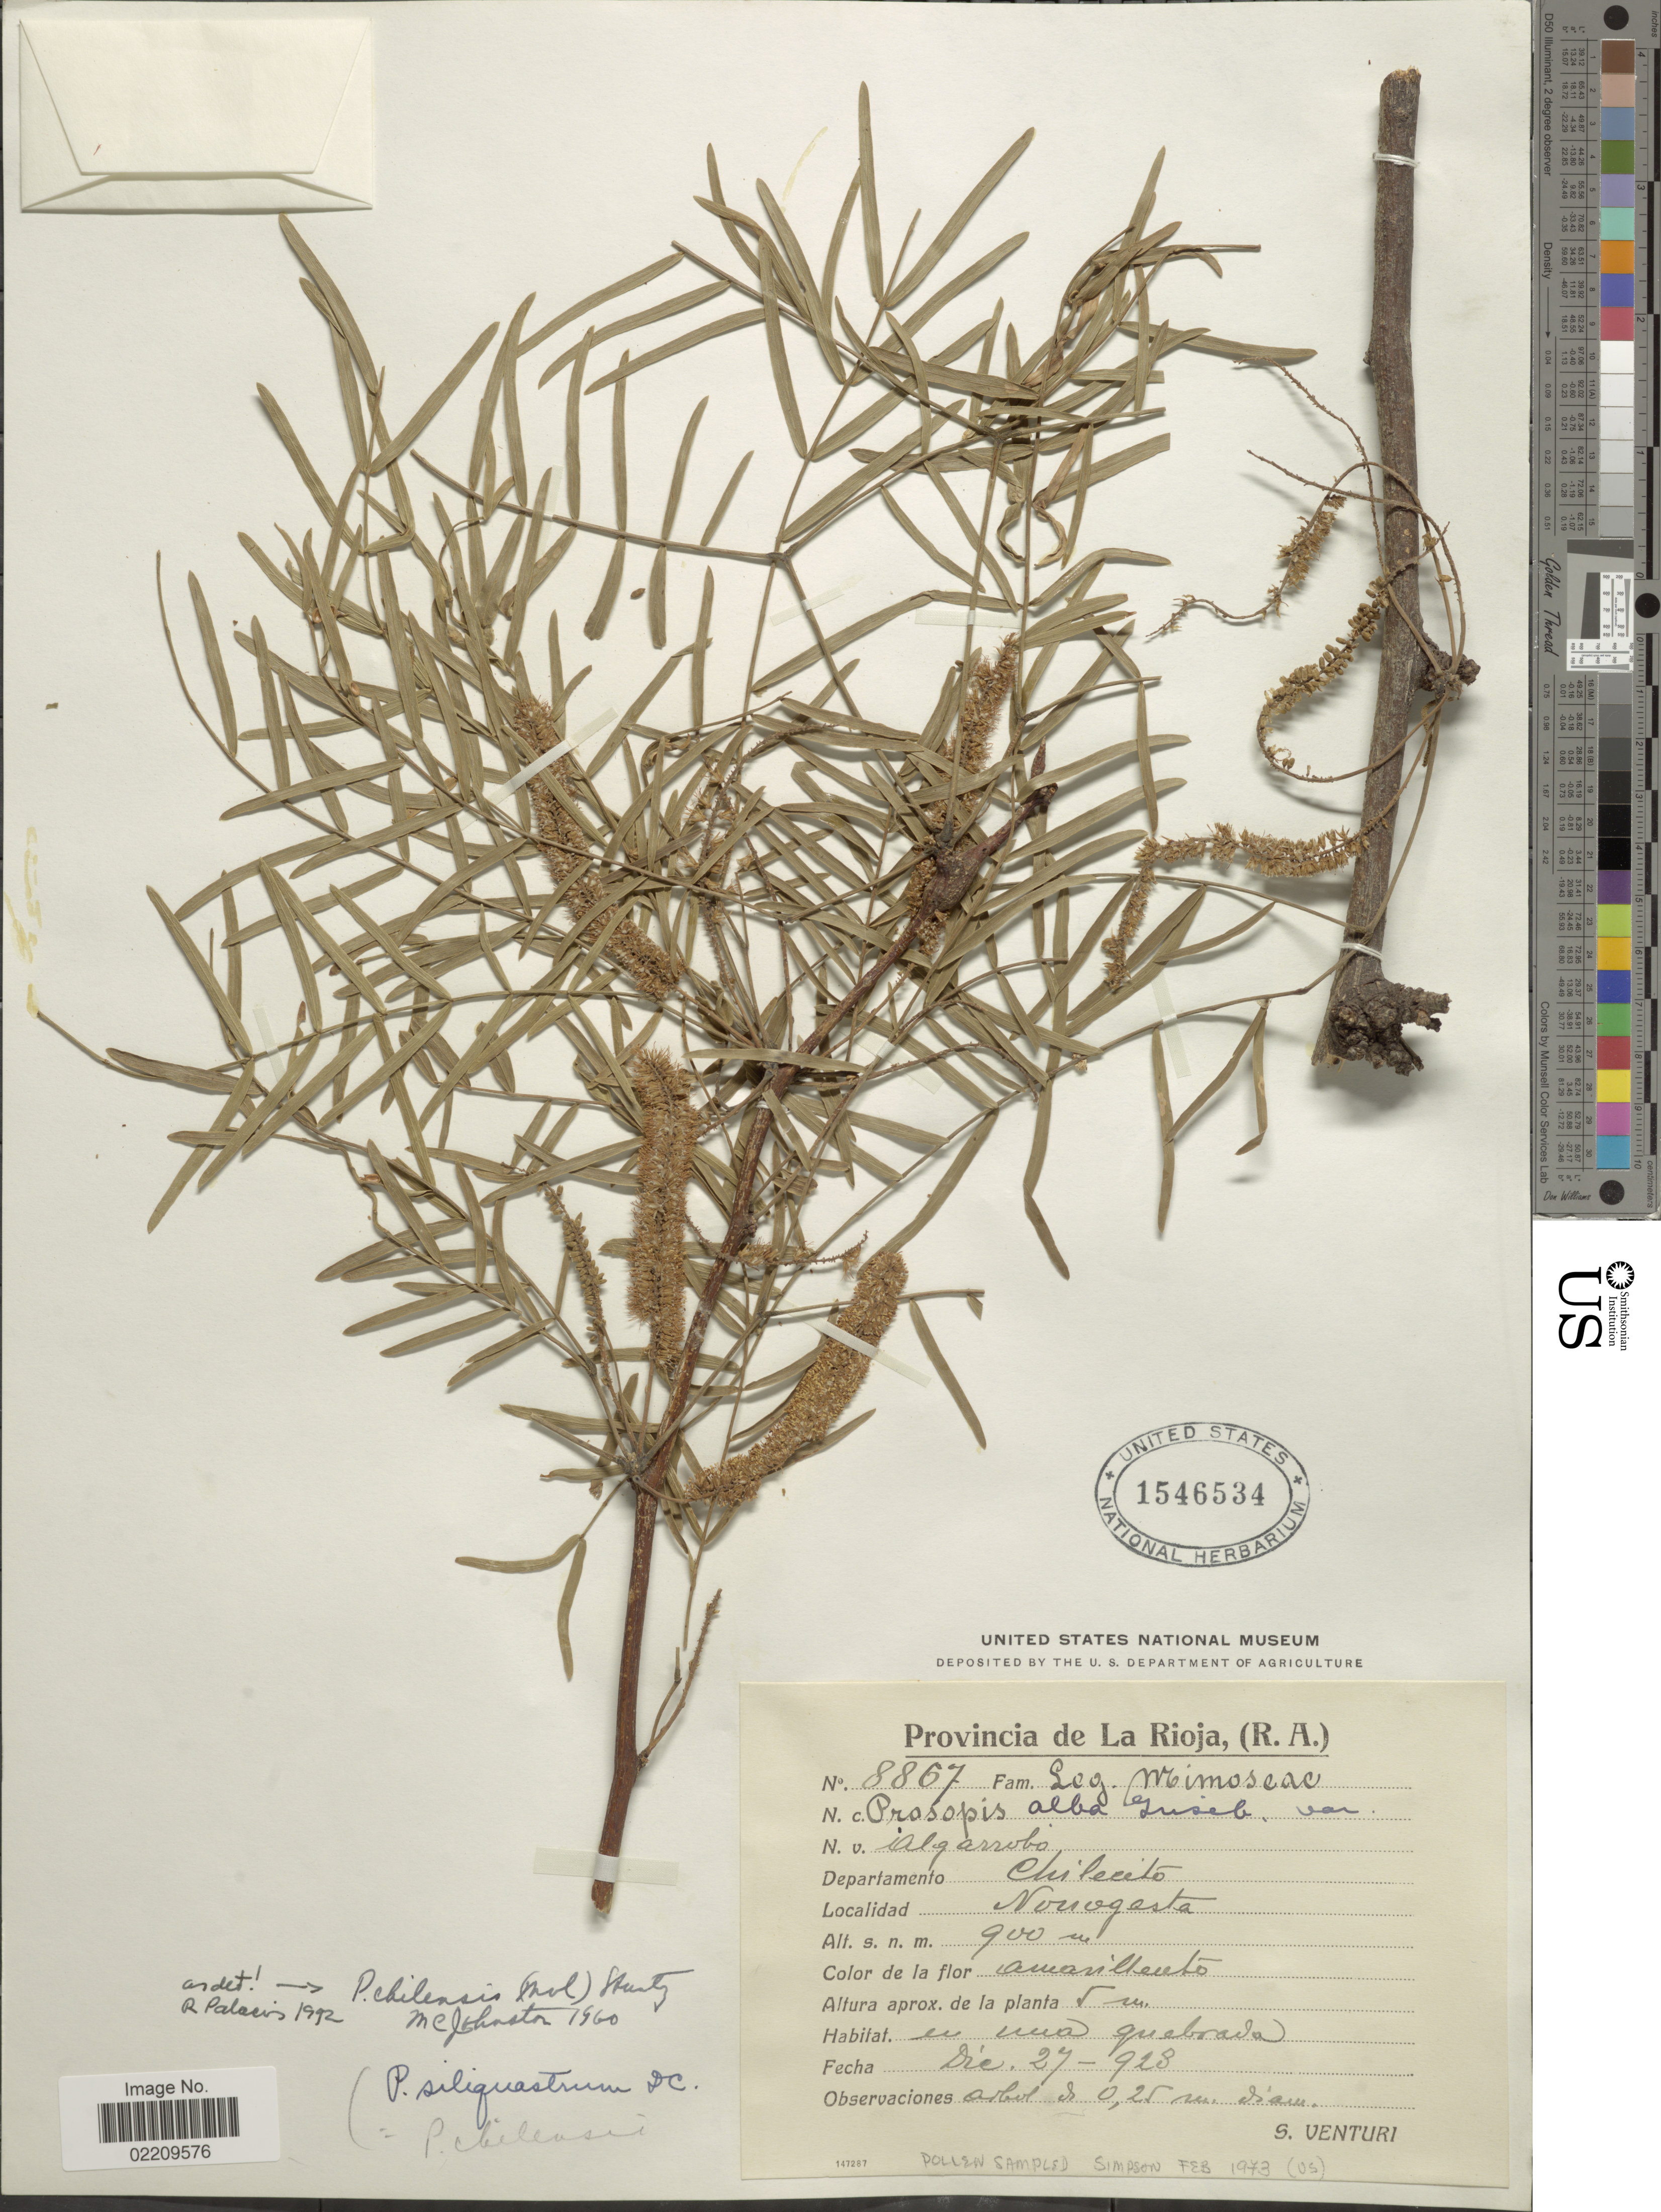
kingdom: Plantae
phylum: Tracheophyta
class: Magnoliopsida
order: Fabales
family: Fabaceae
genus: Neltuma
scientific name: Neltuma chilensis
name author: (Molina) C. E. Hughes & G.P. Lewis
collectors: S. Venturi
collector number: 8867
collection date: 1928-12-27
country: Argentina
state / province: La Rioja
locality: Provincia de La Rioja ( R. A). Departamento Chilecito. Novogasta.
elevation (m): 900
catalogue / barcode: US 1546534